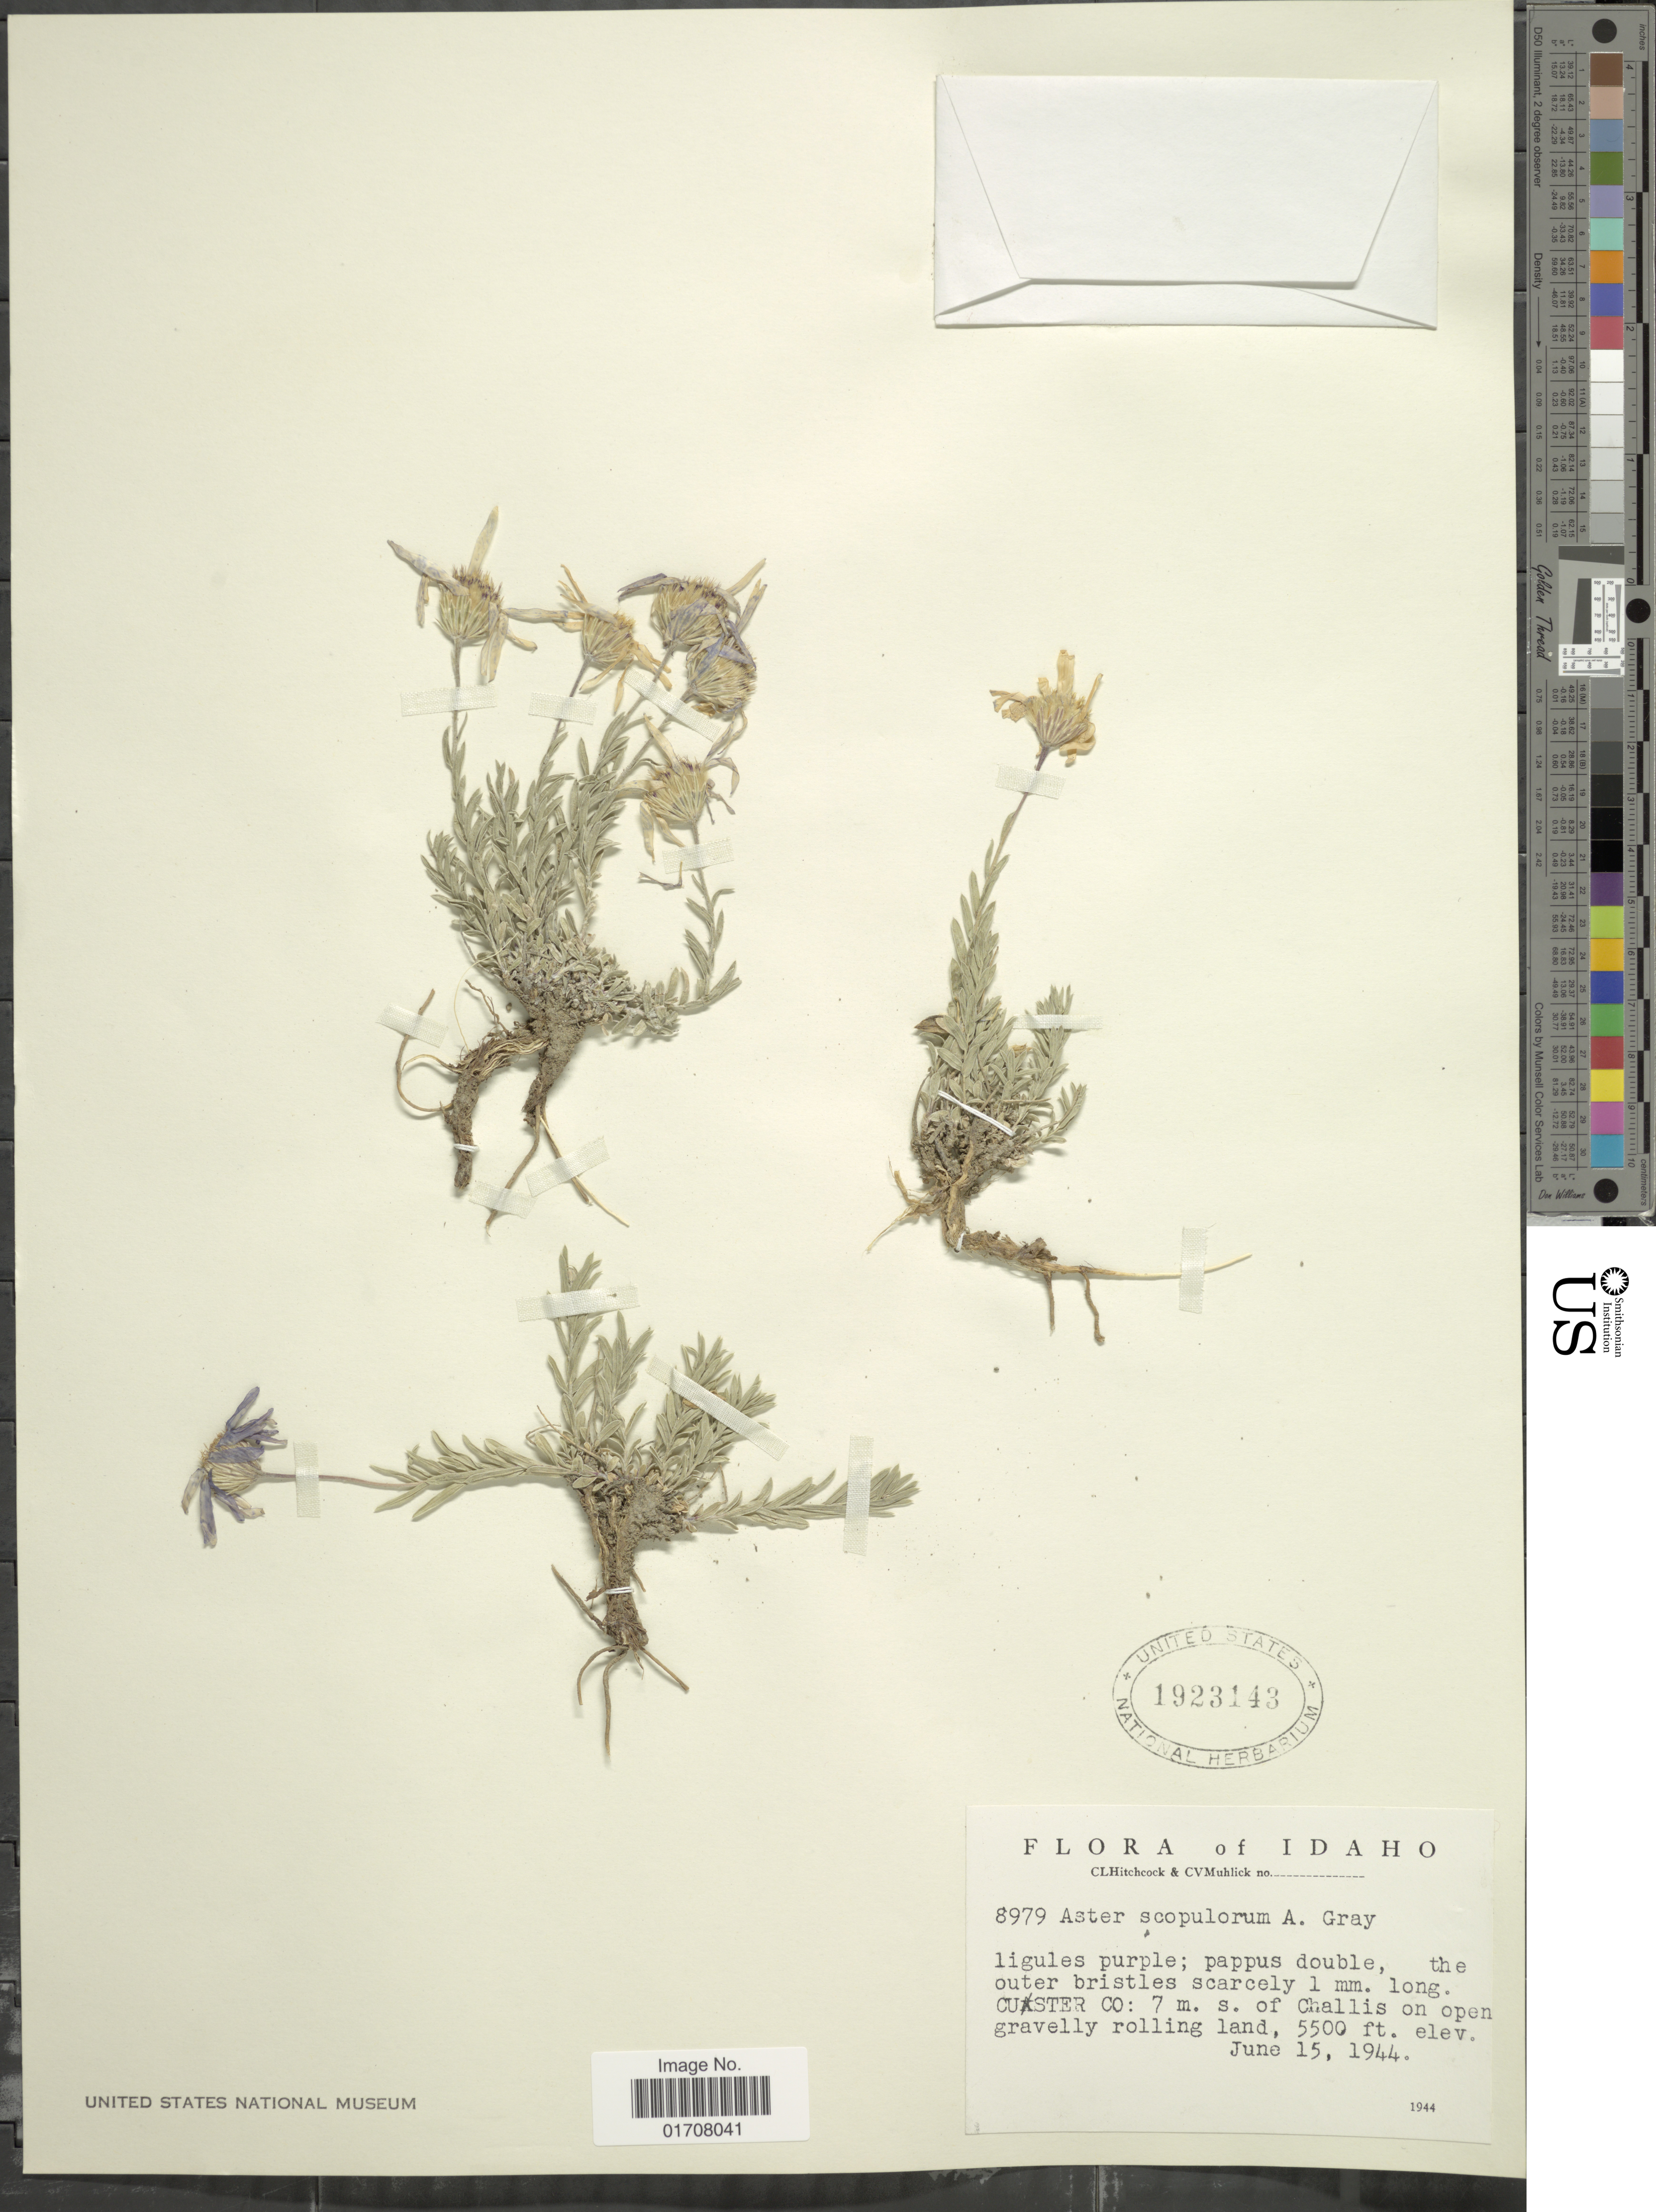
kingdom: Plantae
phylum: Tracheophyta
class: Magnoliopsida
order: Asterales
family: Asteraceae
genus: Ionactis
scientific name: Ionactis alpina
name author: (Nutt.) Greene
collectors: C. L. Hitchcock & C. V. Muhlick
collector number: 8979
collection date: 1944-06-15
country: United States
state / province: Idaho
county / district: Custer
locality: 7 m. s. of Challis on open gravelly rolling land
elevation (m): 1676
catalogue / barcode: US 1923143